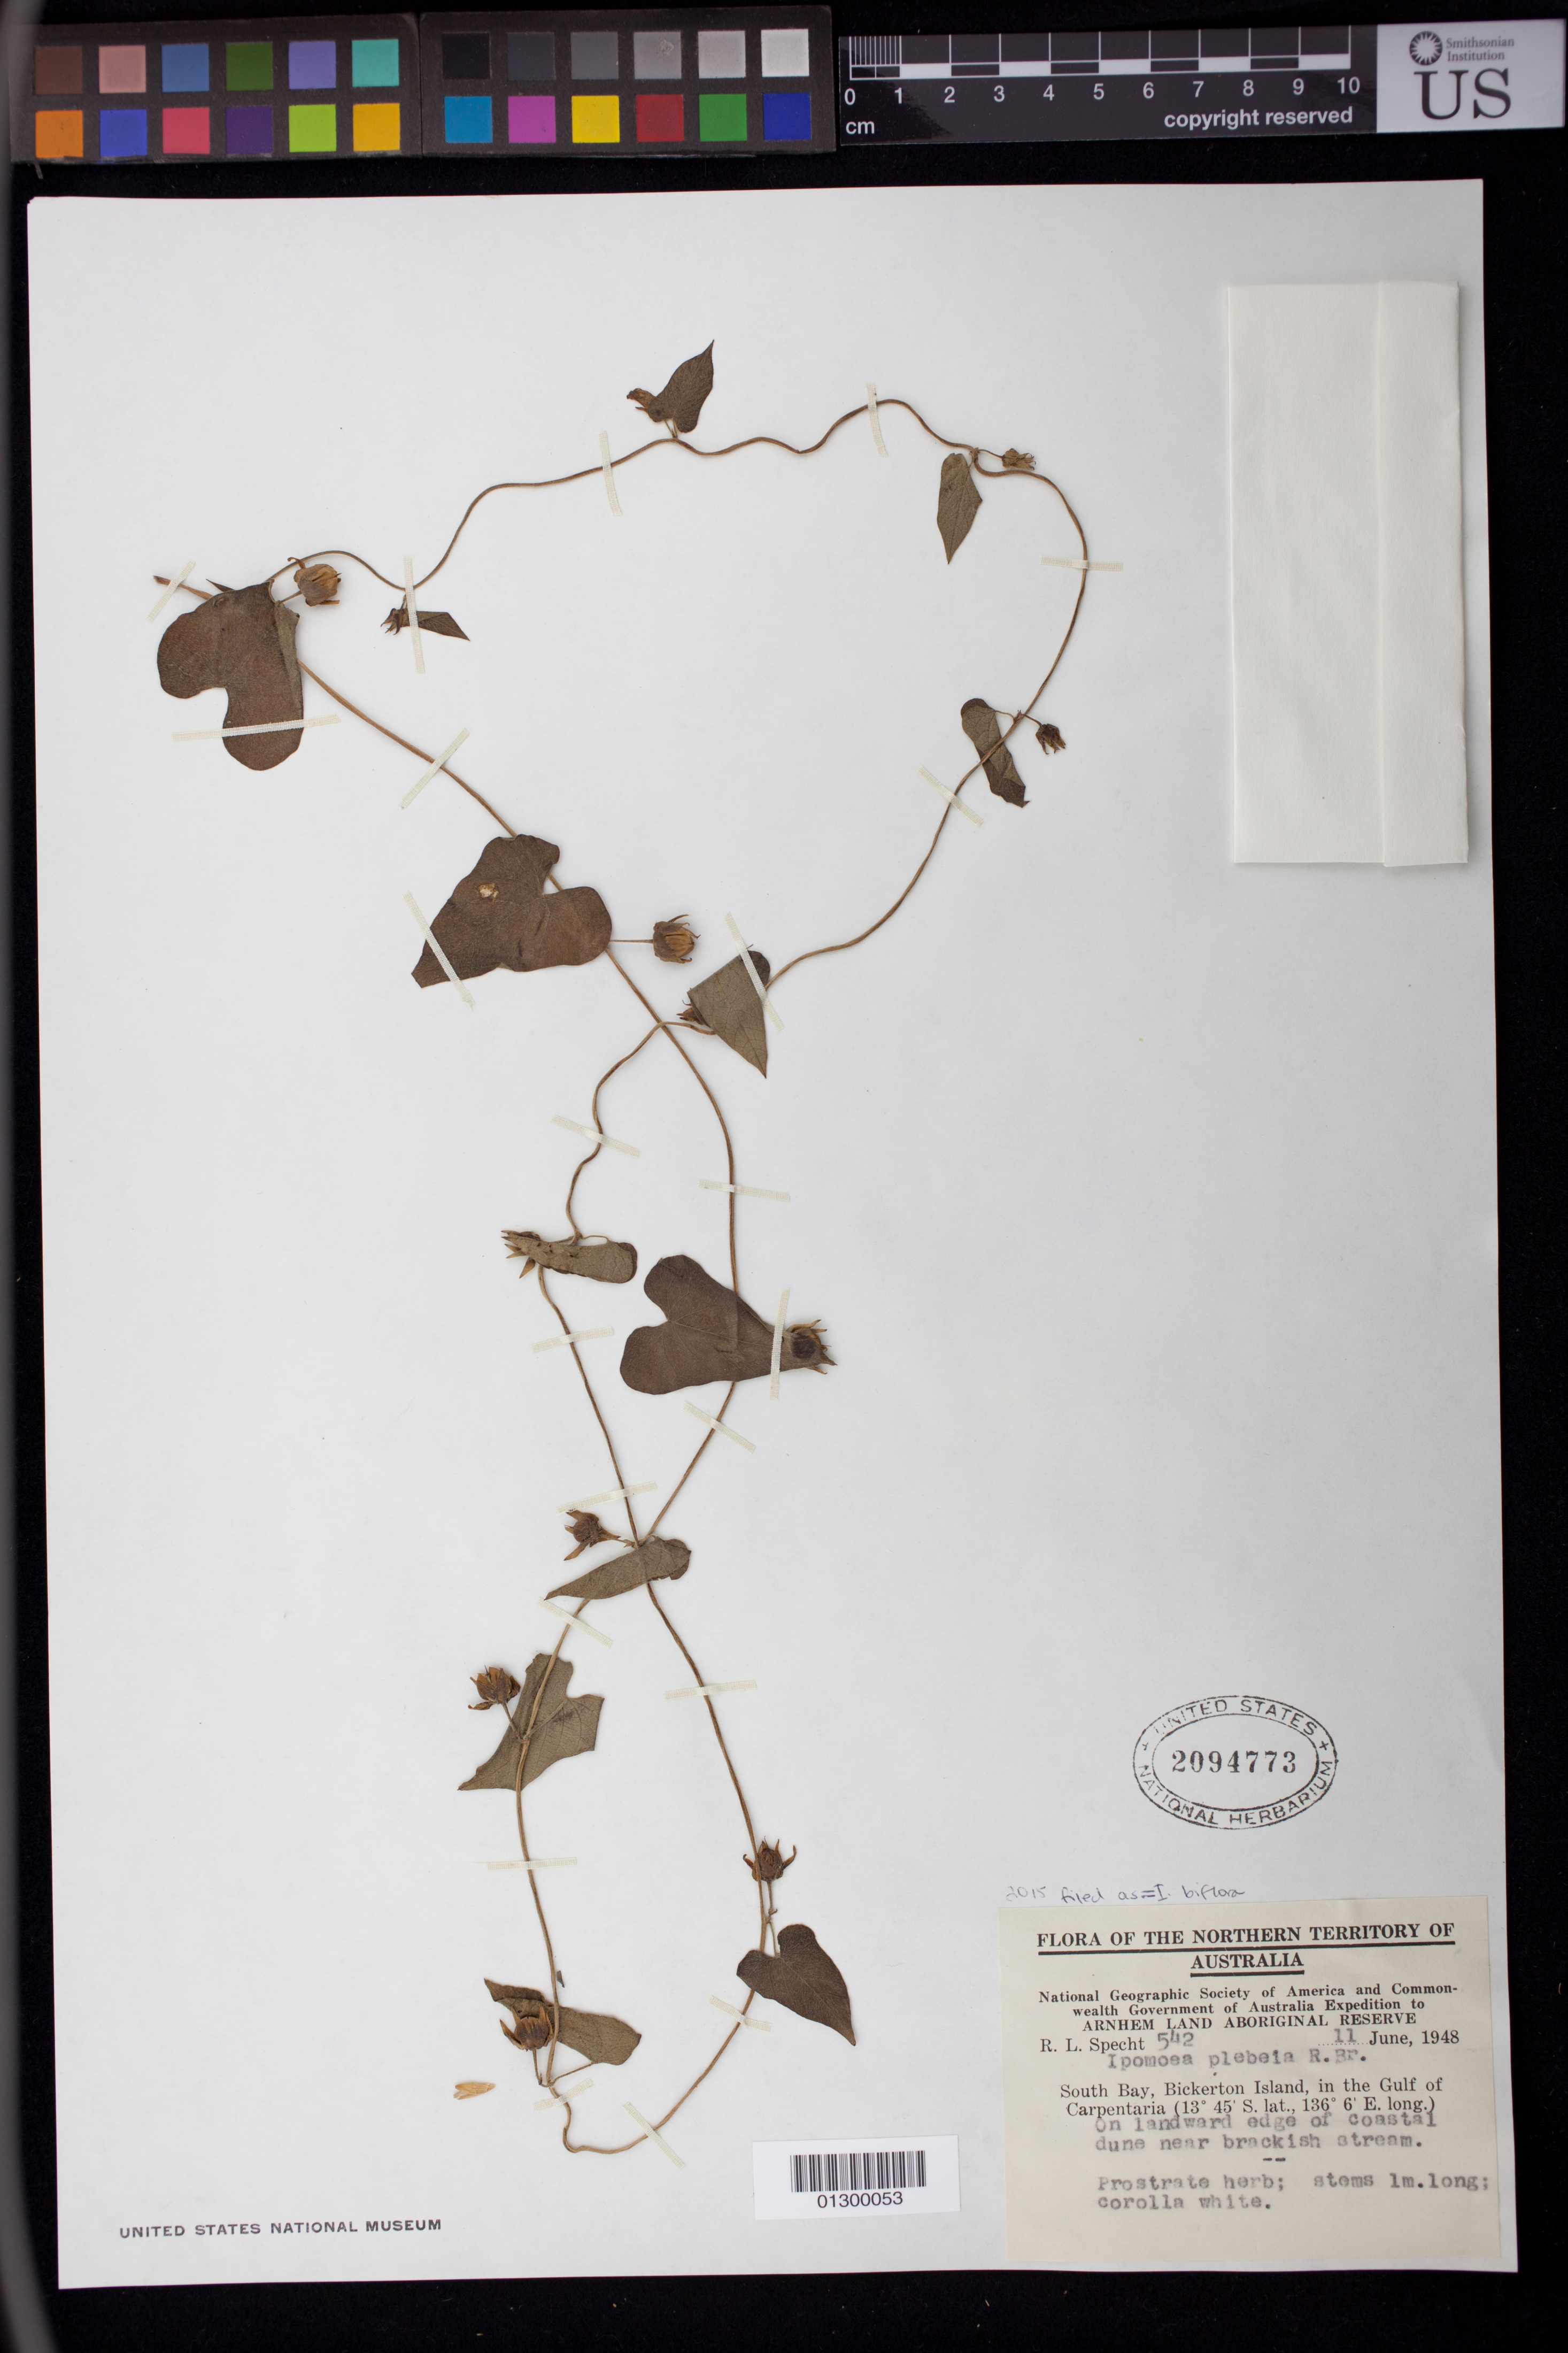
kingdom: Plantae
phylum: Tracheophyta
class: Magnoliopsida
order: Solanales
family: Convolvulaceae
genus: Ipomoea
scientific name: Ipomoea biflora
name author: (L.) Pers.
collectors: R. L. Specht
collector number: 542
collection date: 1948-06-11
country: Australia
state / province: Northern Territory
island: Bickerton Island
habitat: On landward edge of coastal dune near brackish stream.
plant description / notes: Prostrate herb; stems 1 m. long; corolla white.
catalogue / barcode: US 2094773